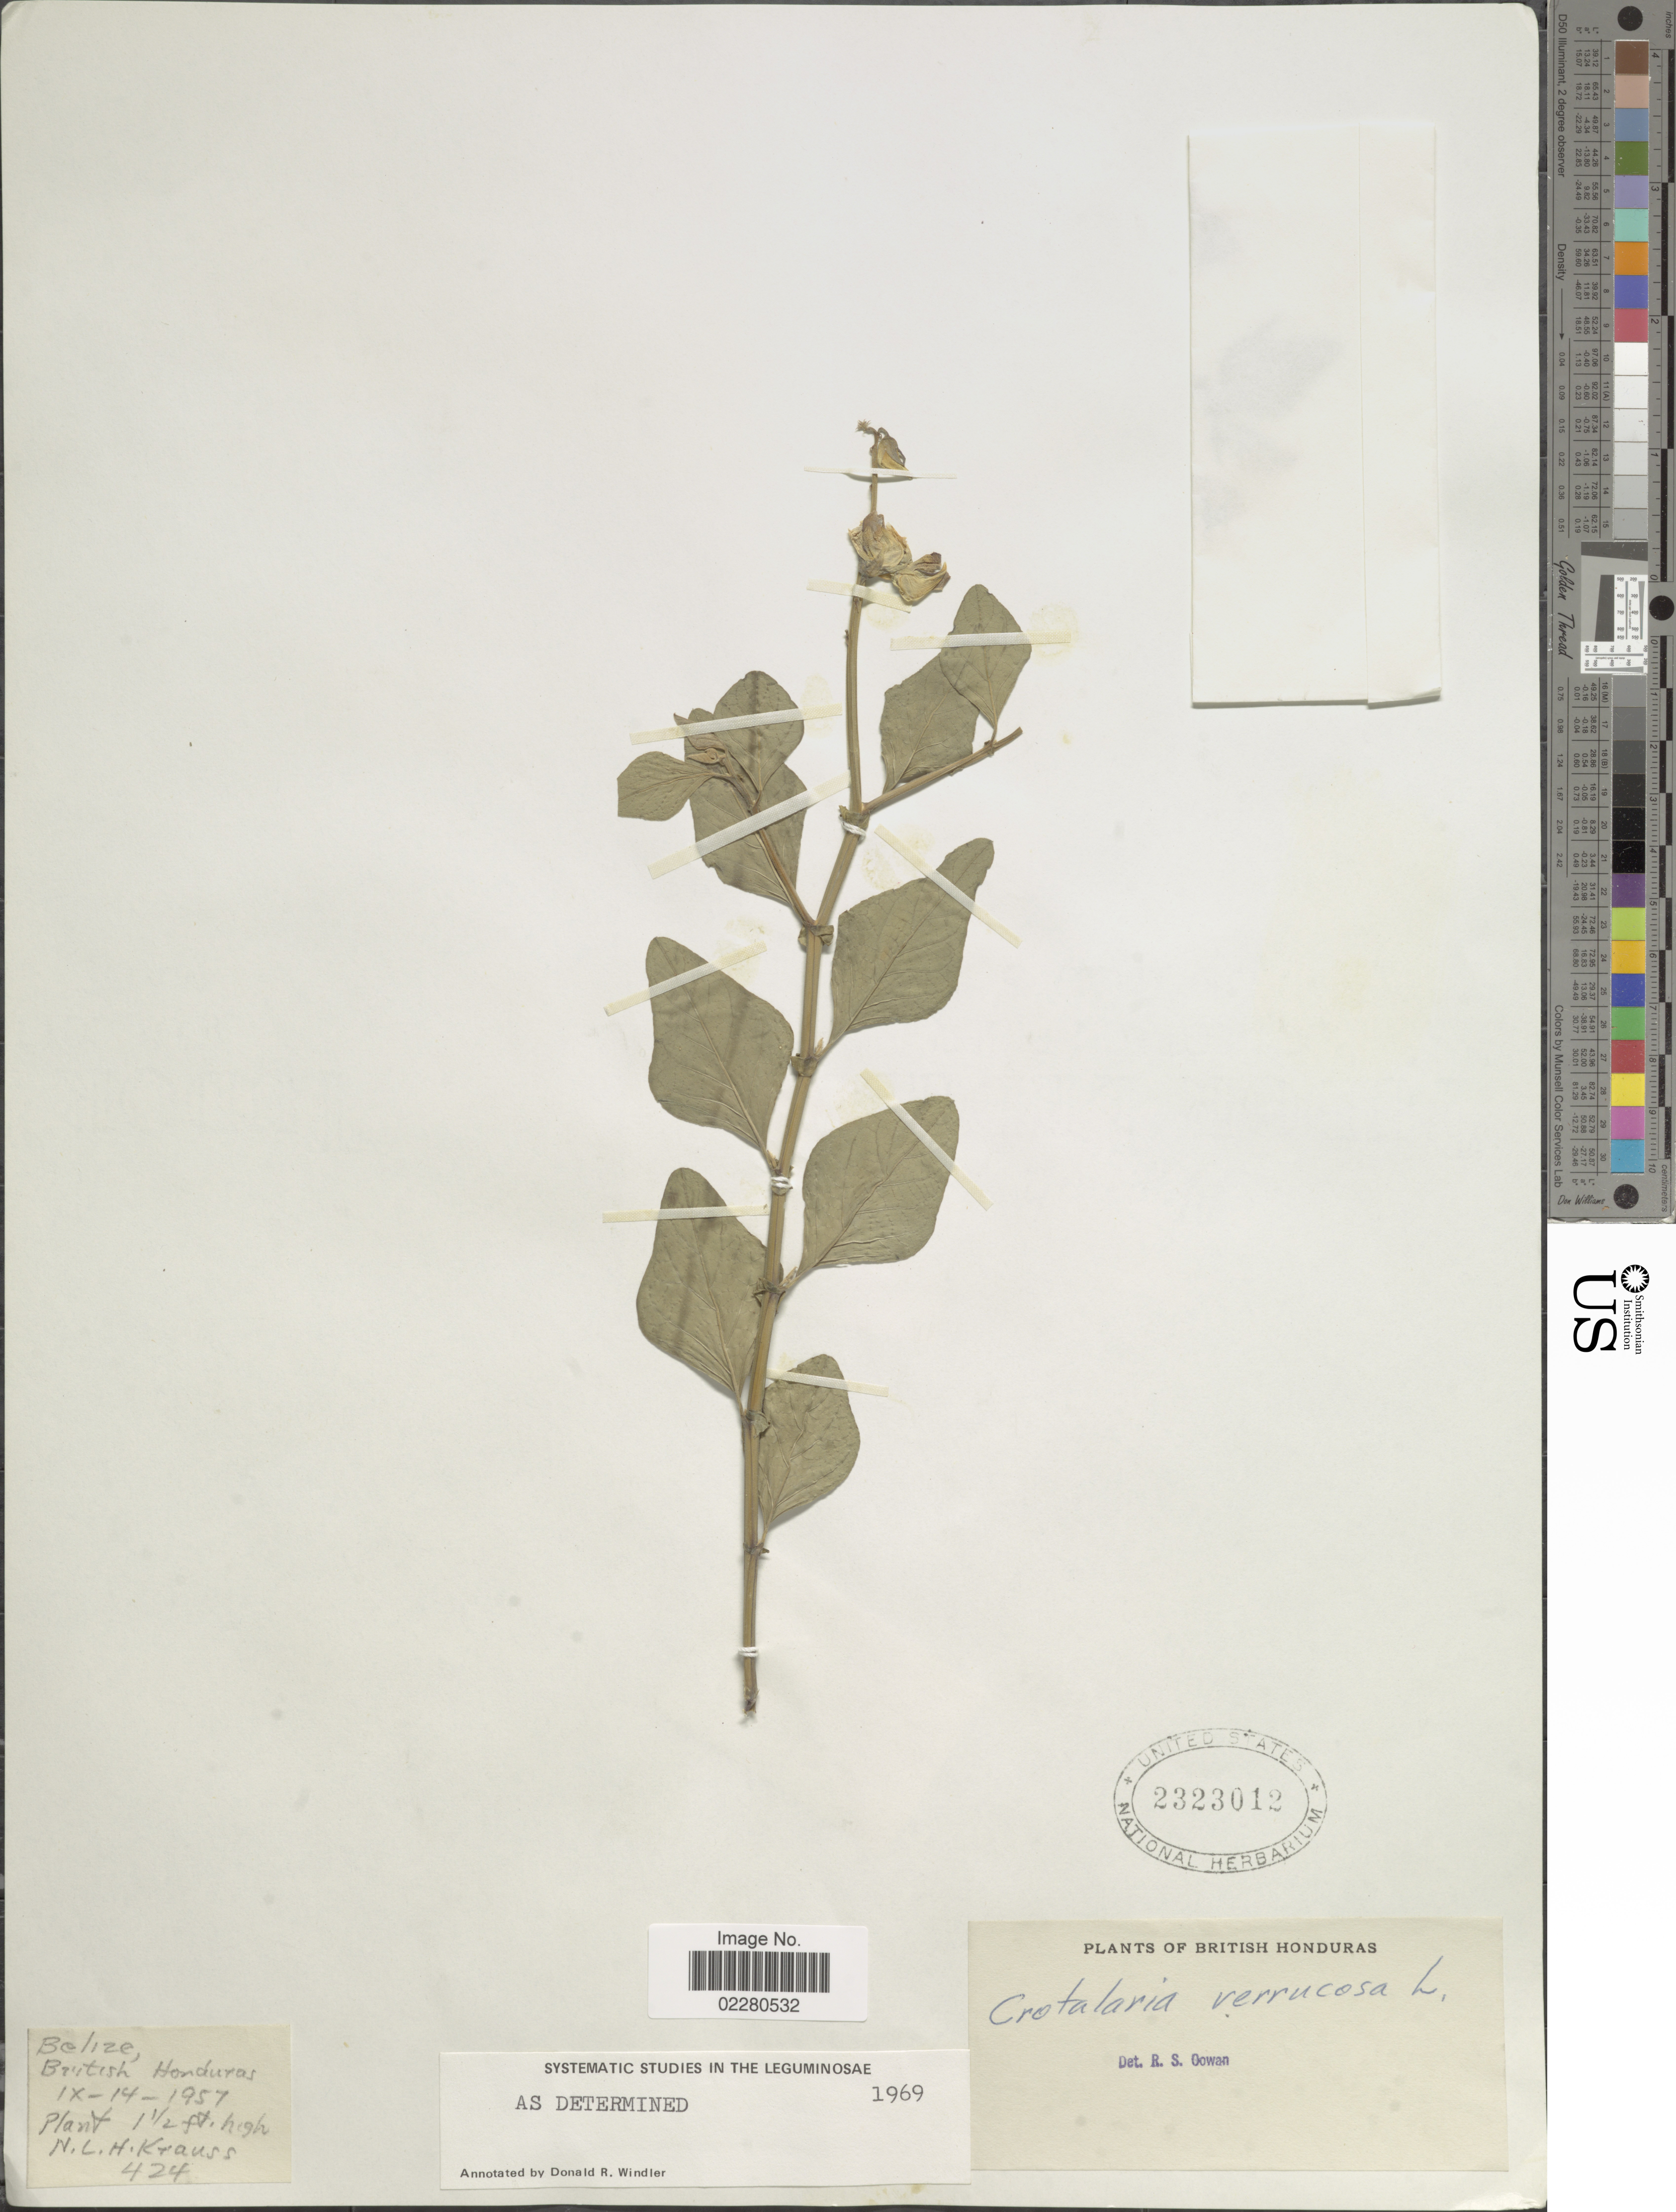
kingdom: Plantae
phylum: Tracheophyta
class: Magnoliopsida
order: Fabales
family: Fabaceae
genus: Crotalaria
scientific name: Crotalaria verrucosa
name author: L.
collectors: N. Krauss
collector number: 424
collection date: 1957-09-14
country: Belize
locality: British Honduras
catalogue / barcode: US 2323012